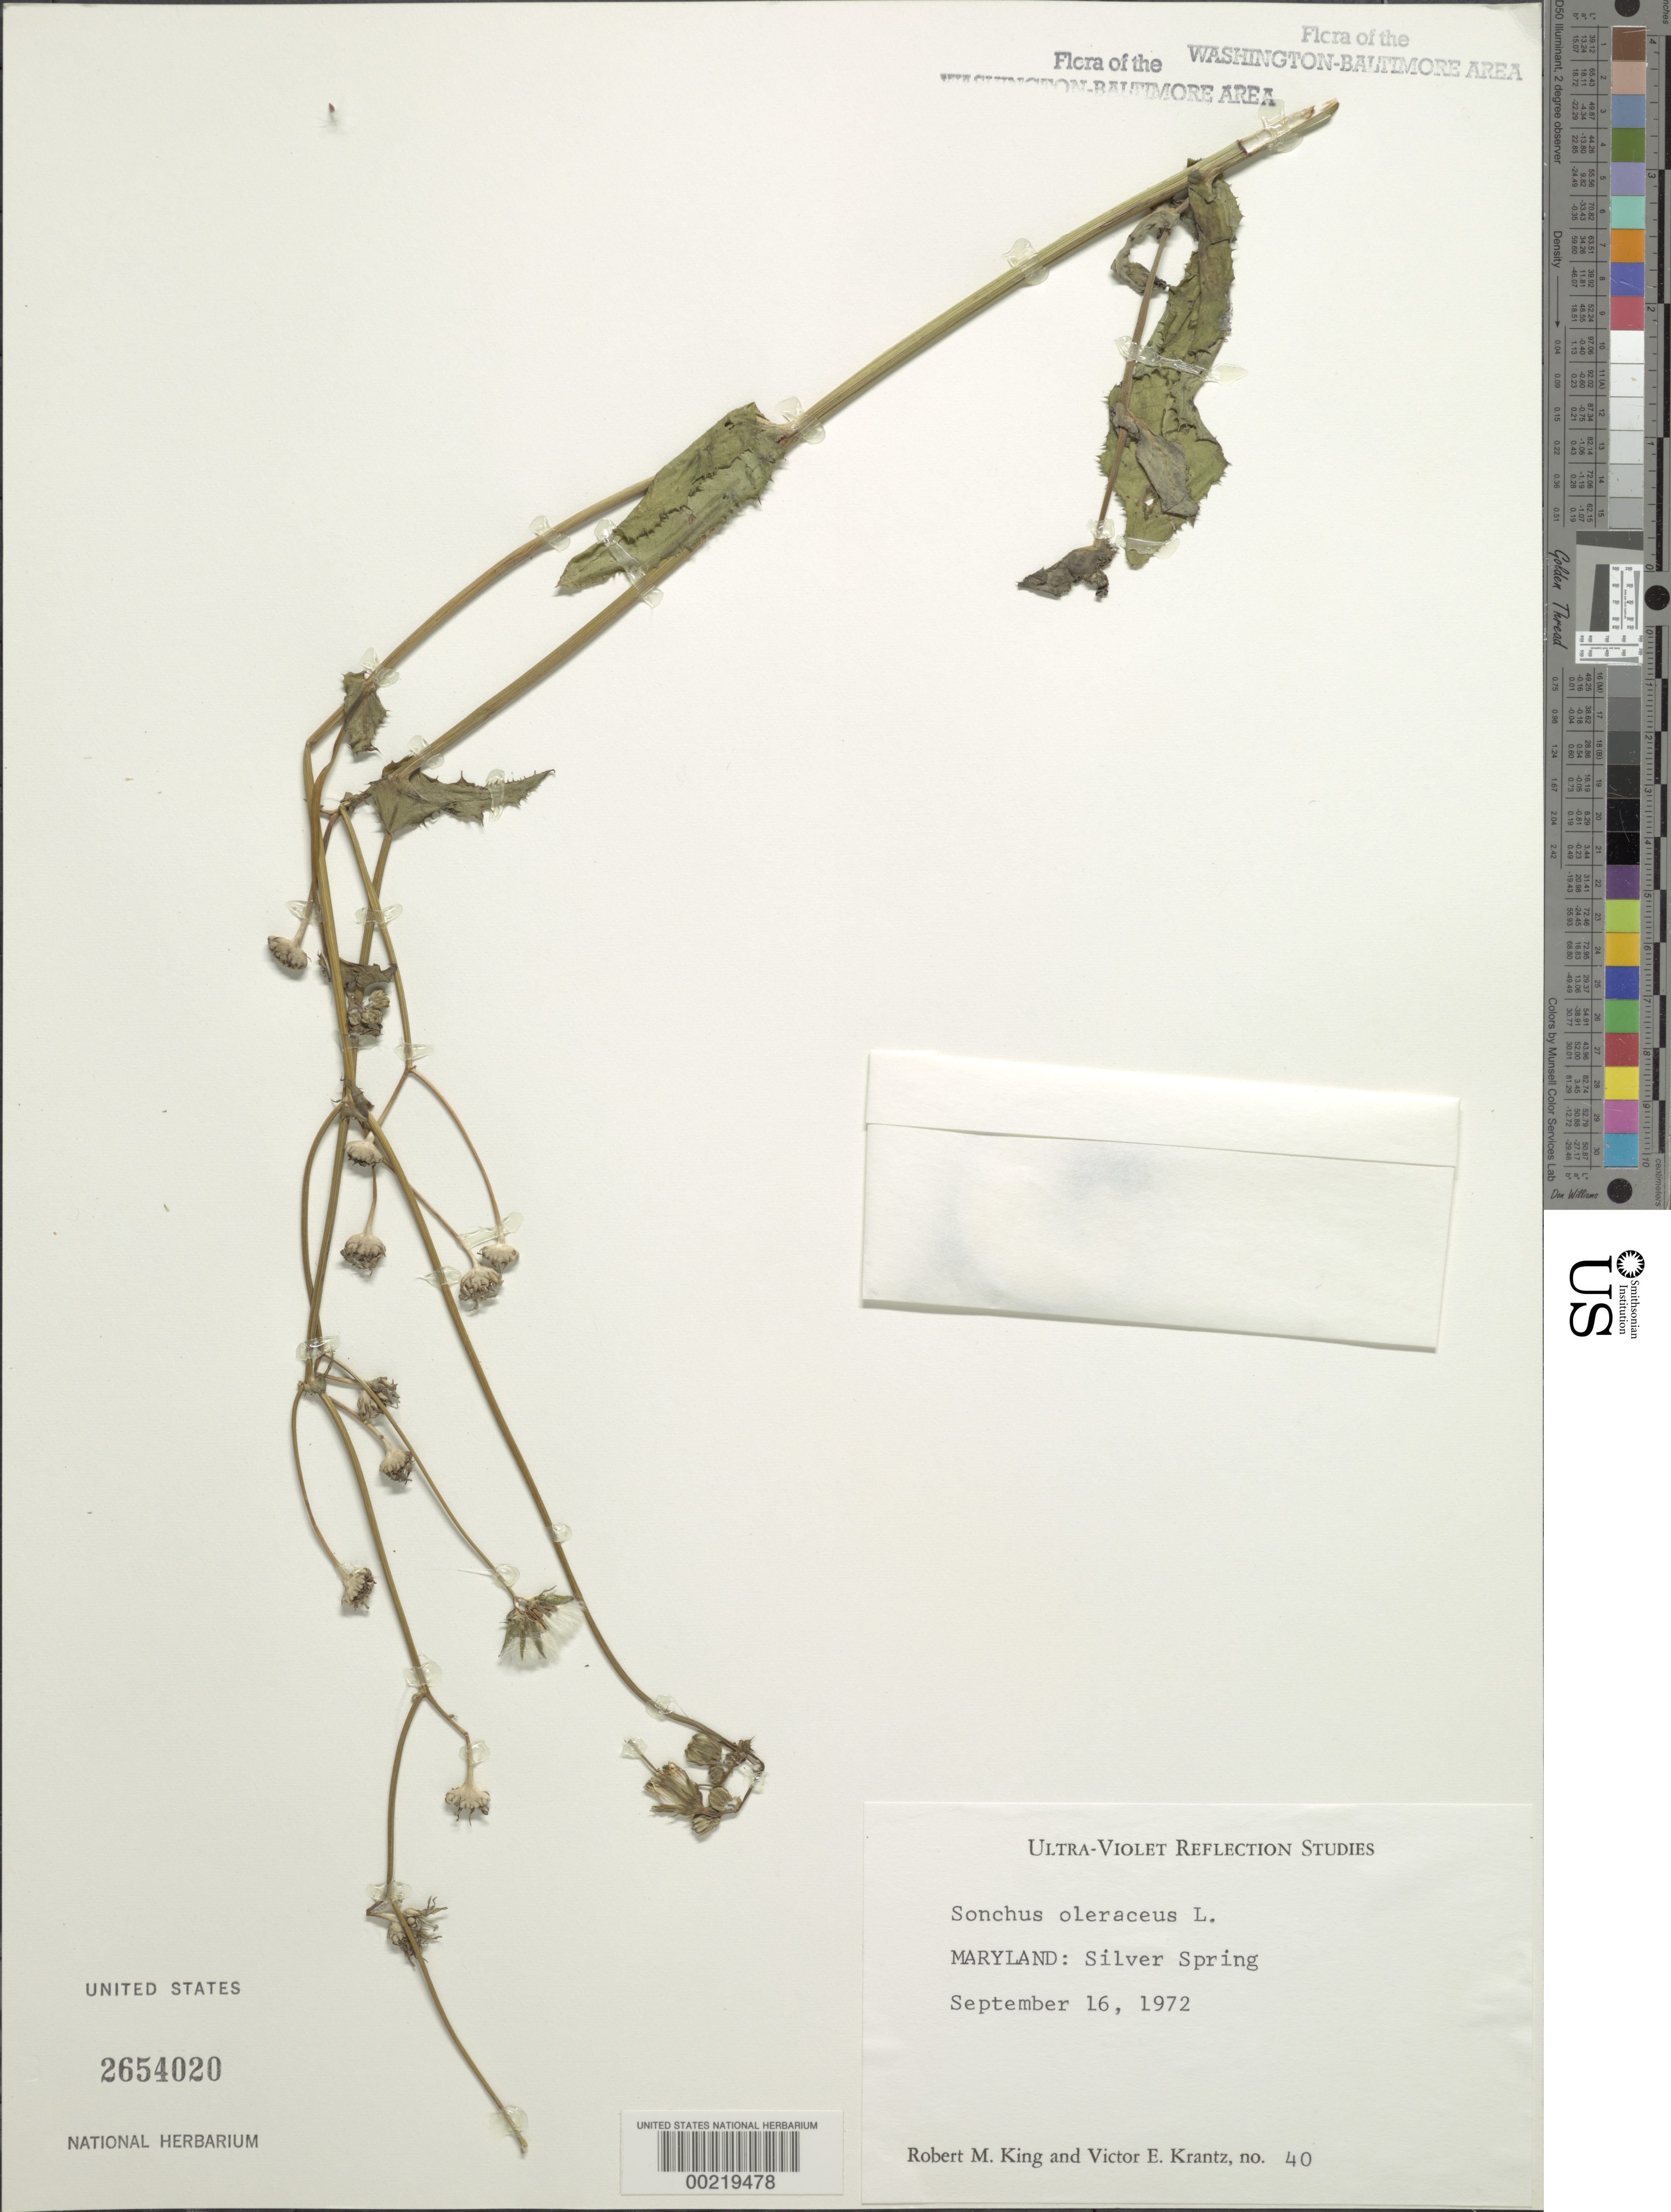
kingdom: Plantae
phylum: Tracheophyta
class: Magnoliopsida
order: Asterales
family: Asteraceae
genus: Sonchus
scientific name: Sonchus oleraceus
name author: L.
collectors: R. M. King & V. Krantz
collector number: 40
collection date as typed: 16 Sep 1972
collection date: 1972-09-16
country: United States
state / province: Maryland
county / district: Montgomery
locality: Silver Spring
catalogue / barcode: US 2654020